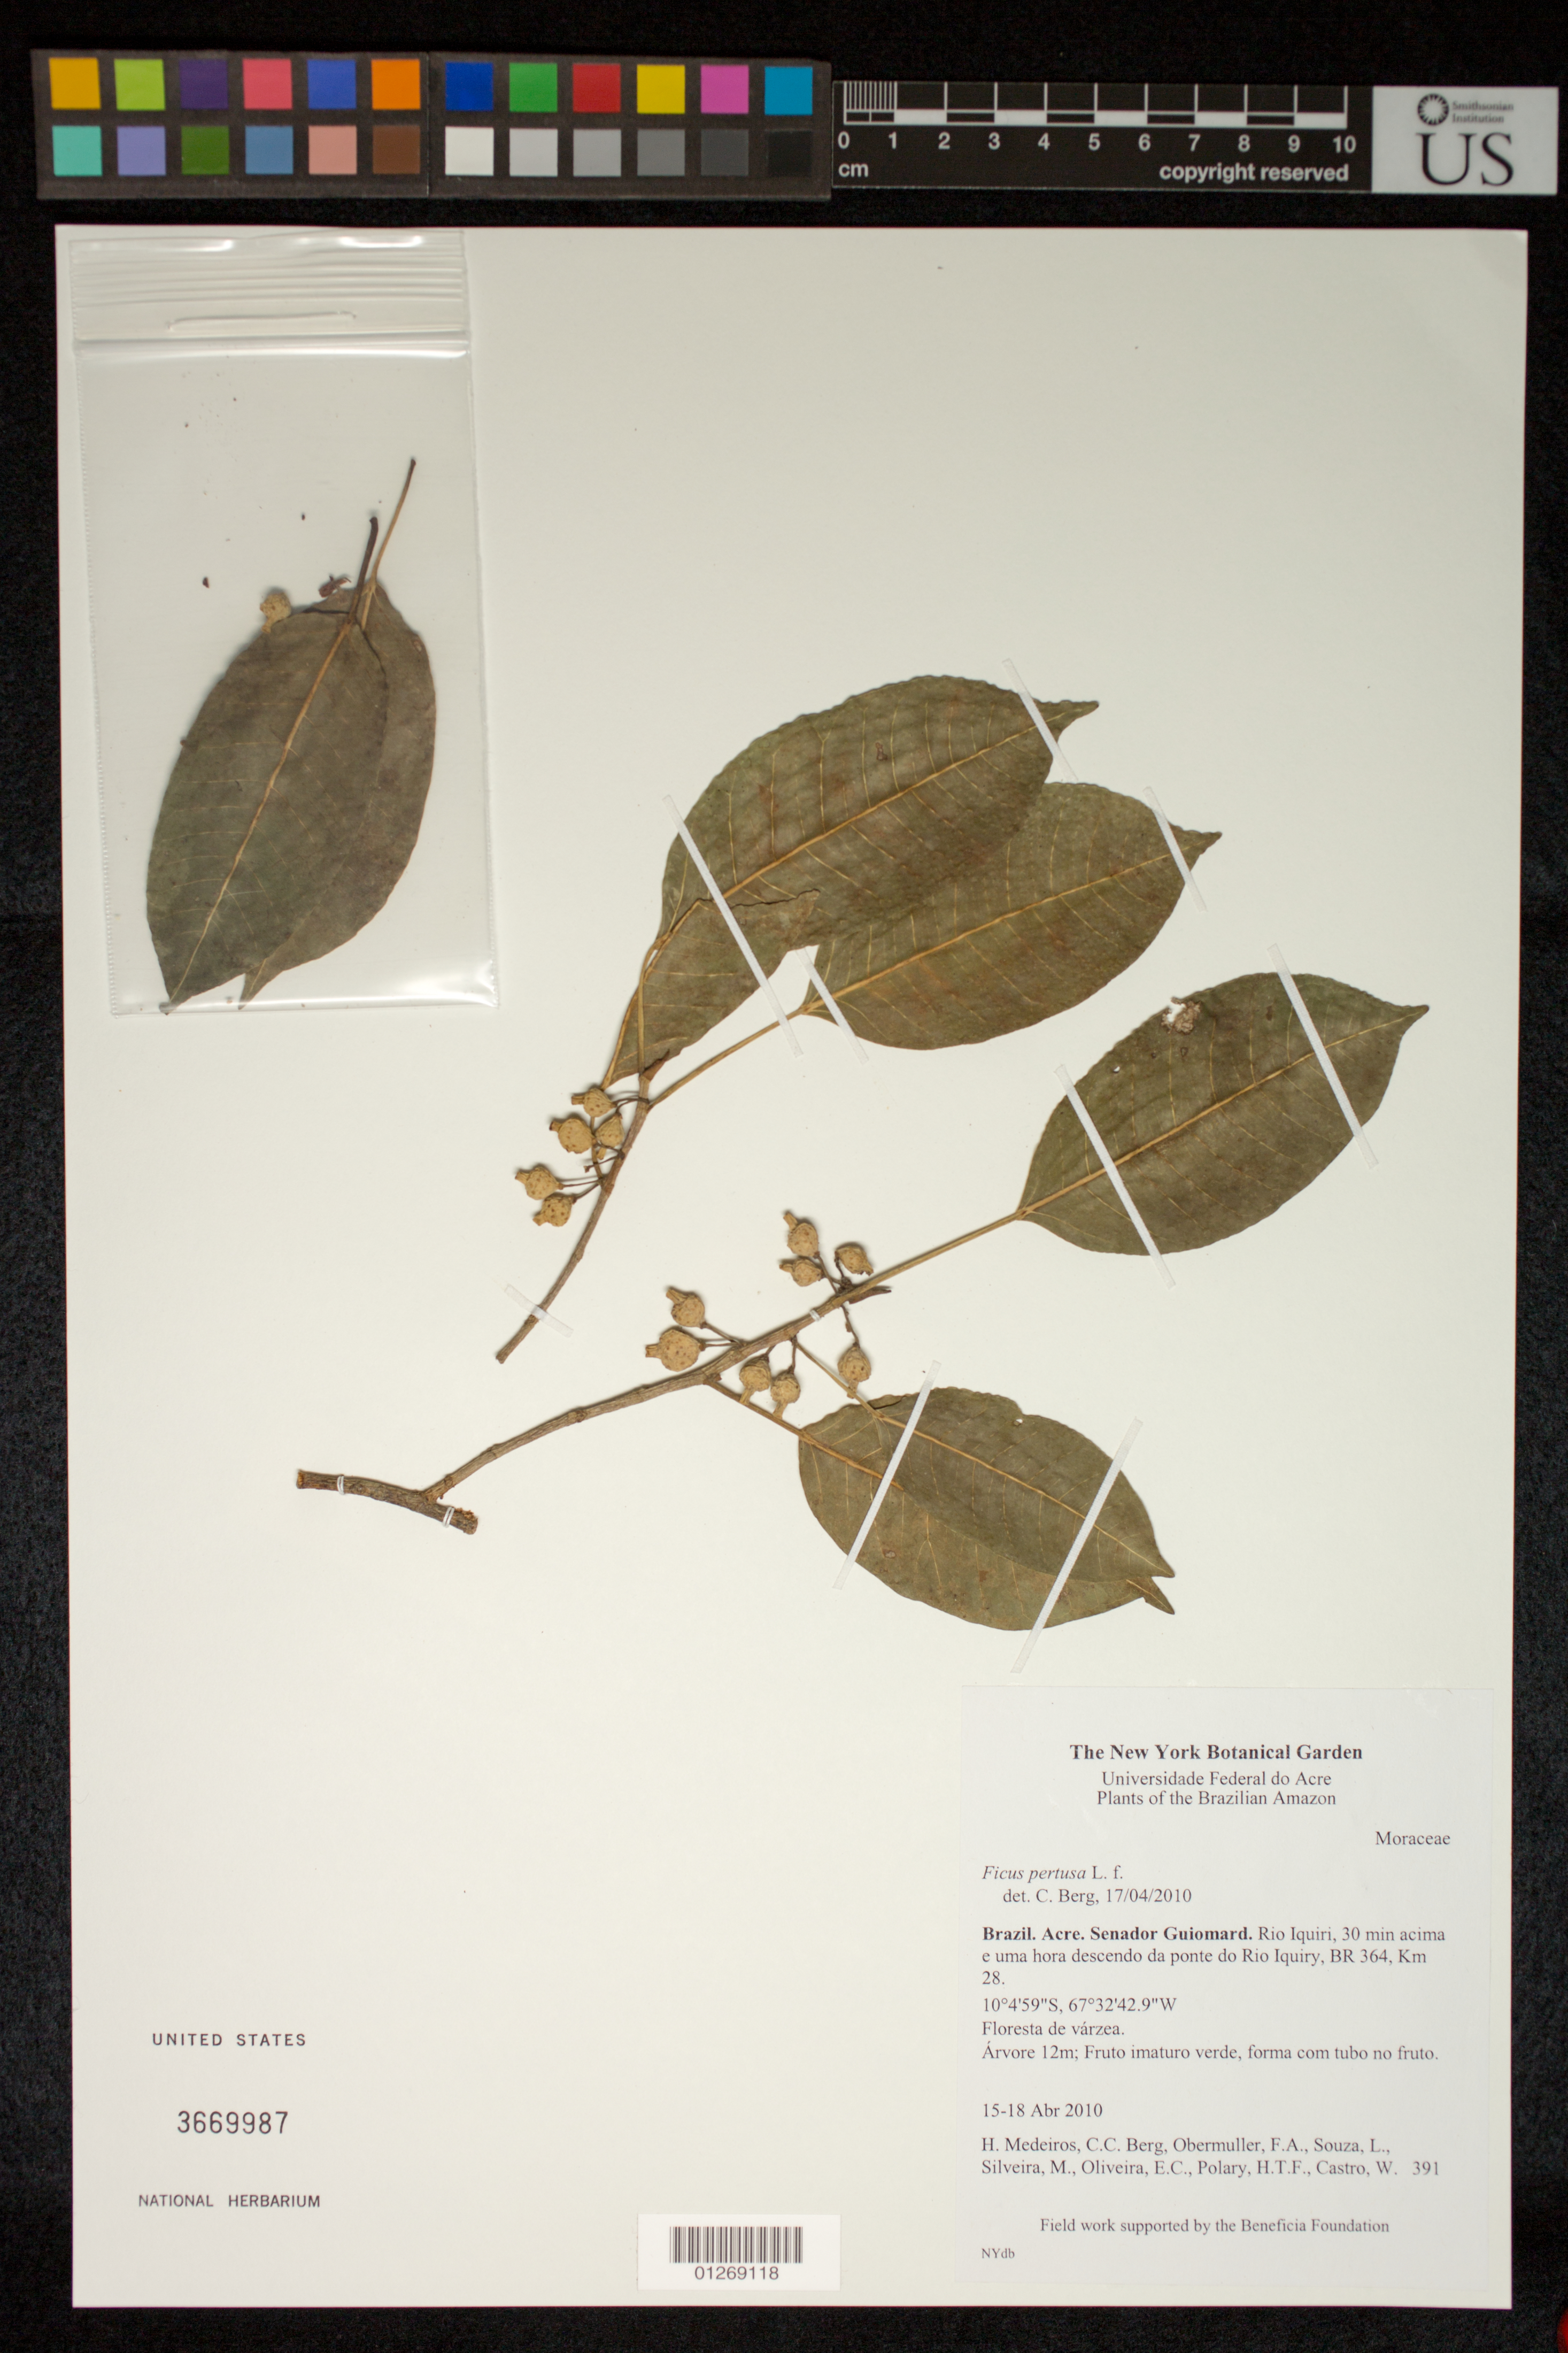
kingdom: Plantae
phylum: Tracheophyta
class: Magnoliopsida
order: Rosales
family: Moraceae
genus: Ficus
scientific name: Ficus tubulosa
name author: Pelissari & Romaniuc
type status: Isotype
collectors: H. Medeiros et al.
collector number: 391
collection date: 2010-04-15/2010-04-18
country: Brazil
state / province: Acre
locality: Acre. Senador Guiomard. Rio Iquiri, 30 min acima e uma hora descendo da ponte do Rio Iquiry, BR 364, Km 28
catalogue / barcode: US 3669987